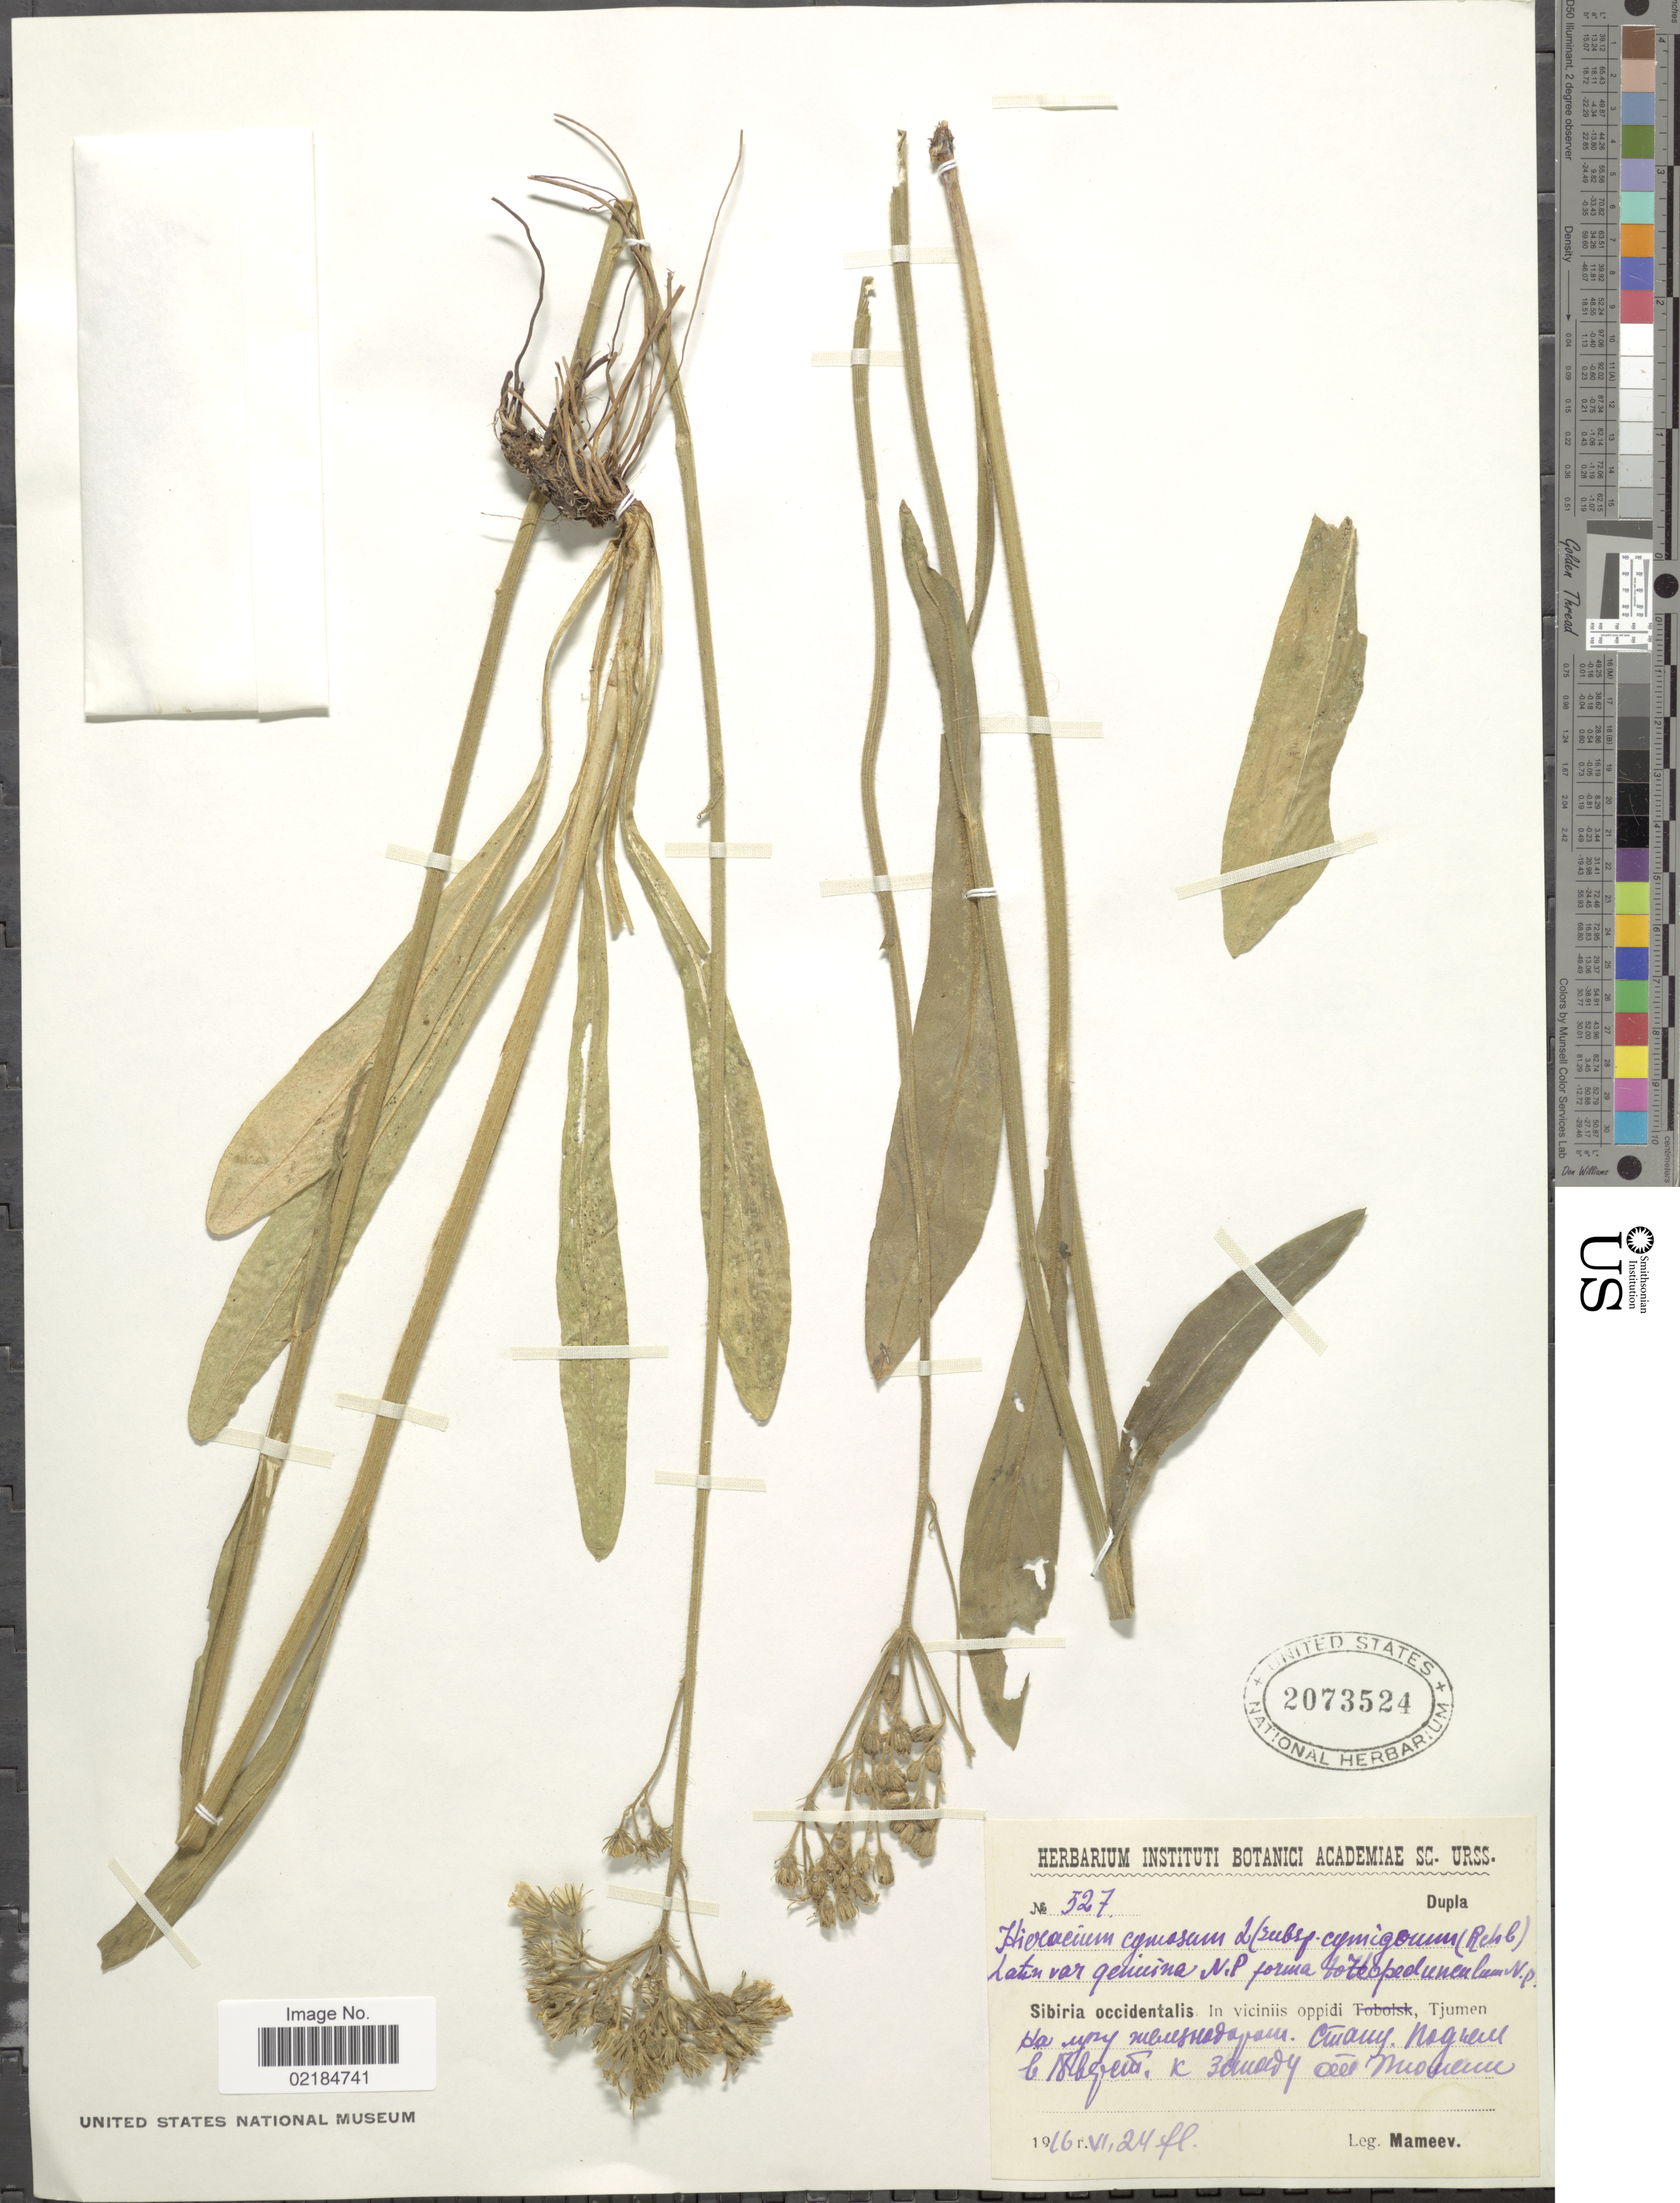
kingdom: Plantae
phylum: Tracheophyta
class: Magnoliopsida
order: Asterales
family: Asteraceae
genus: Pilosella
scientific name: Pilosella cymosa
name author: (L.) F.W. Schultz & Sch. Bip.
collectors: S. Mameev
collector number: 527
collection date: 1916-06-24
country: Russian Federation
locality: Sibia Occidentalis: In viciniis oppidi Tobolsk, [illegible text]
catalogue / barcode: US 2073524